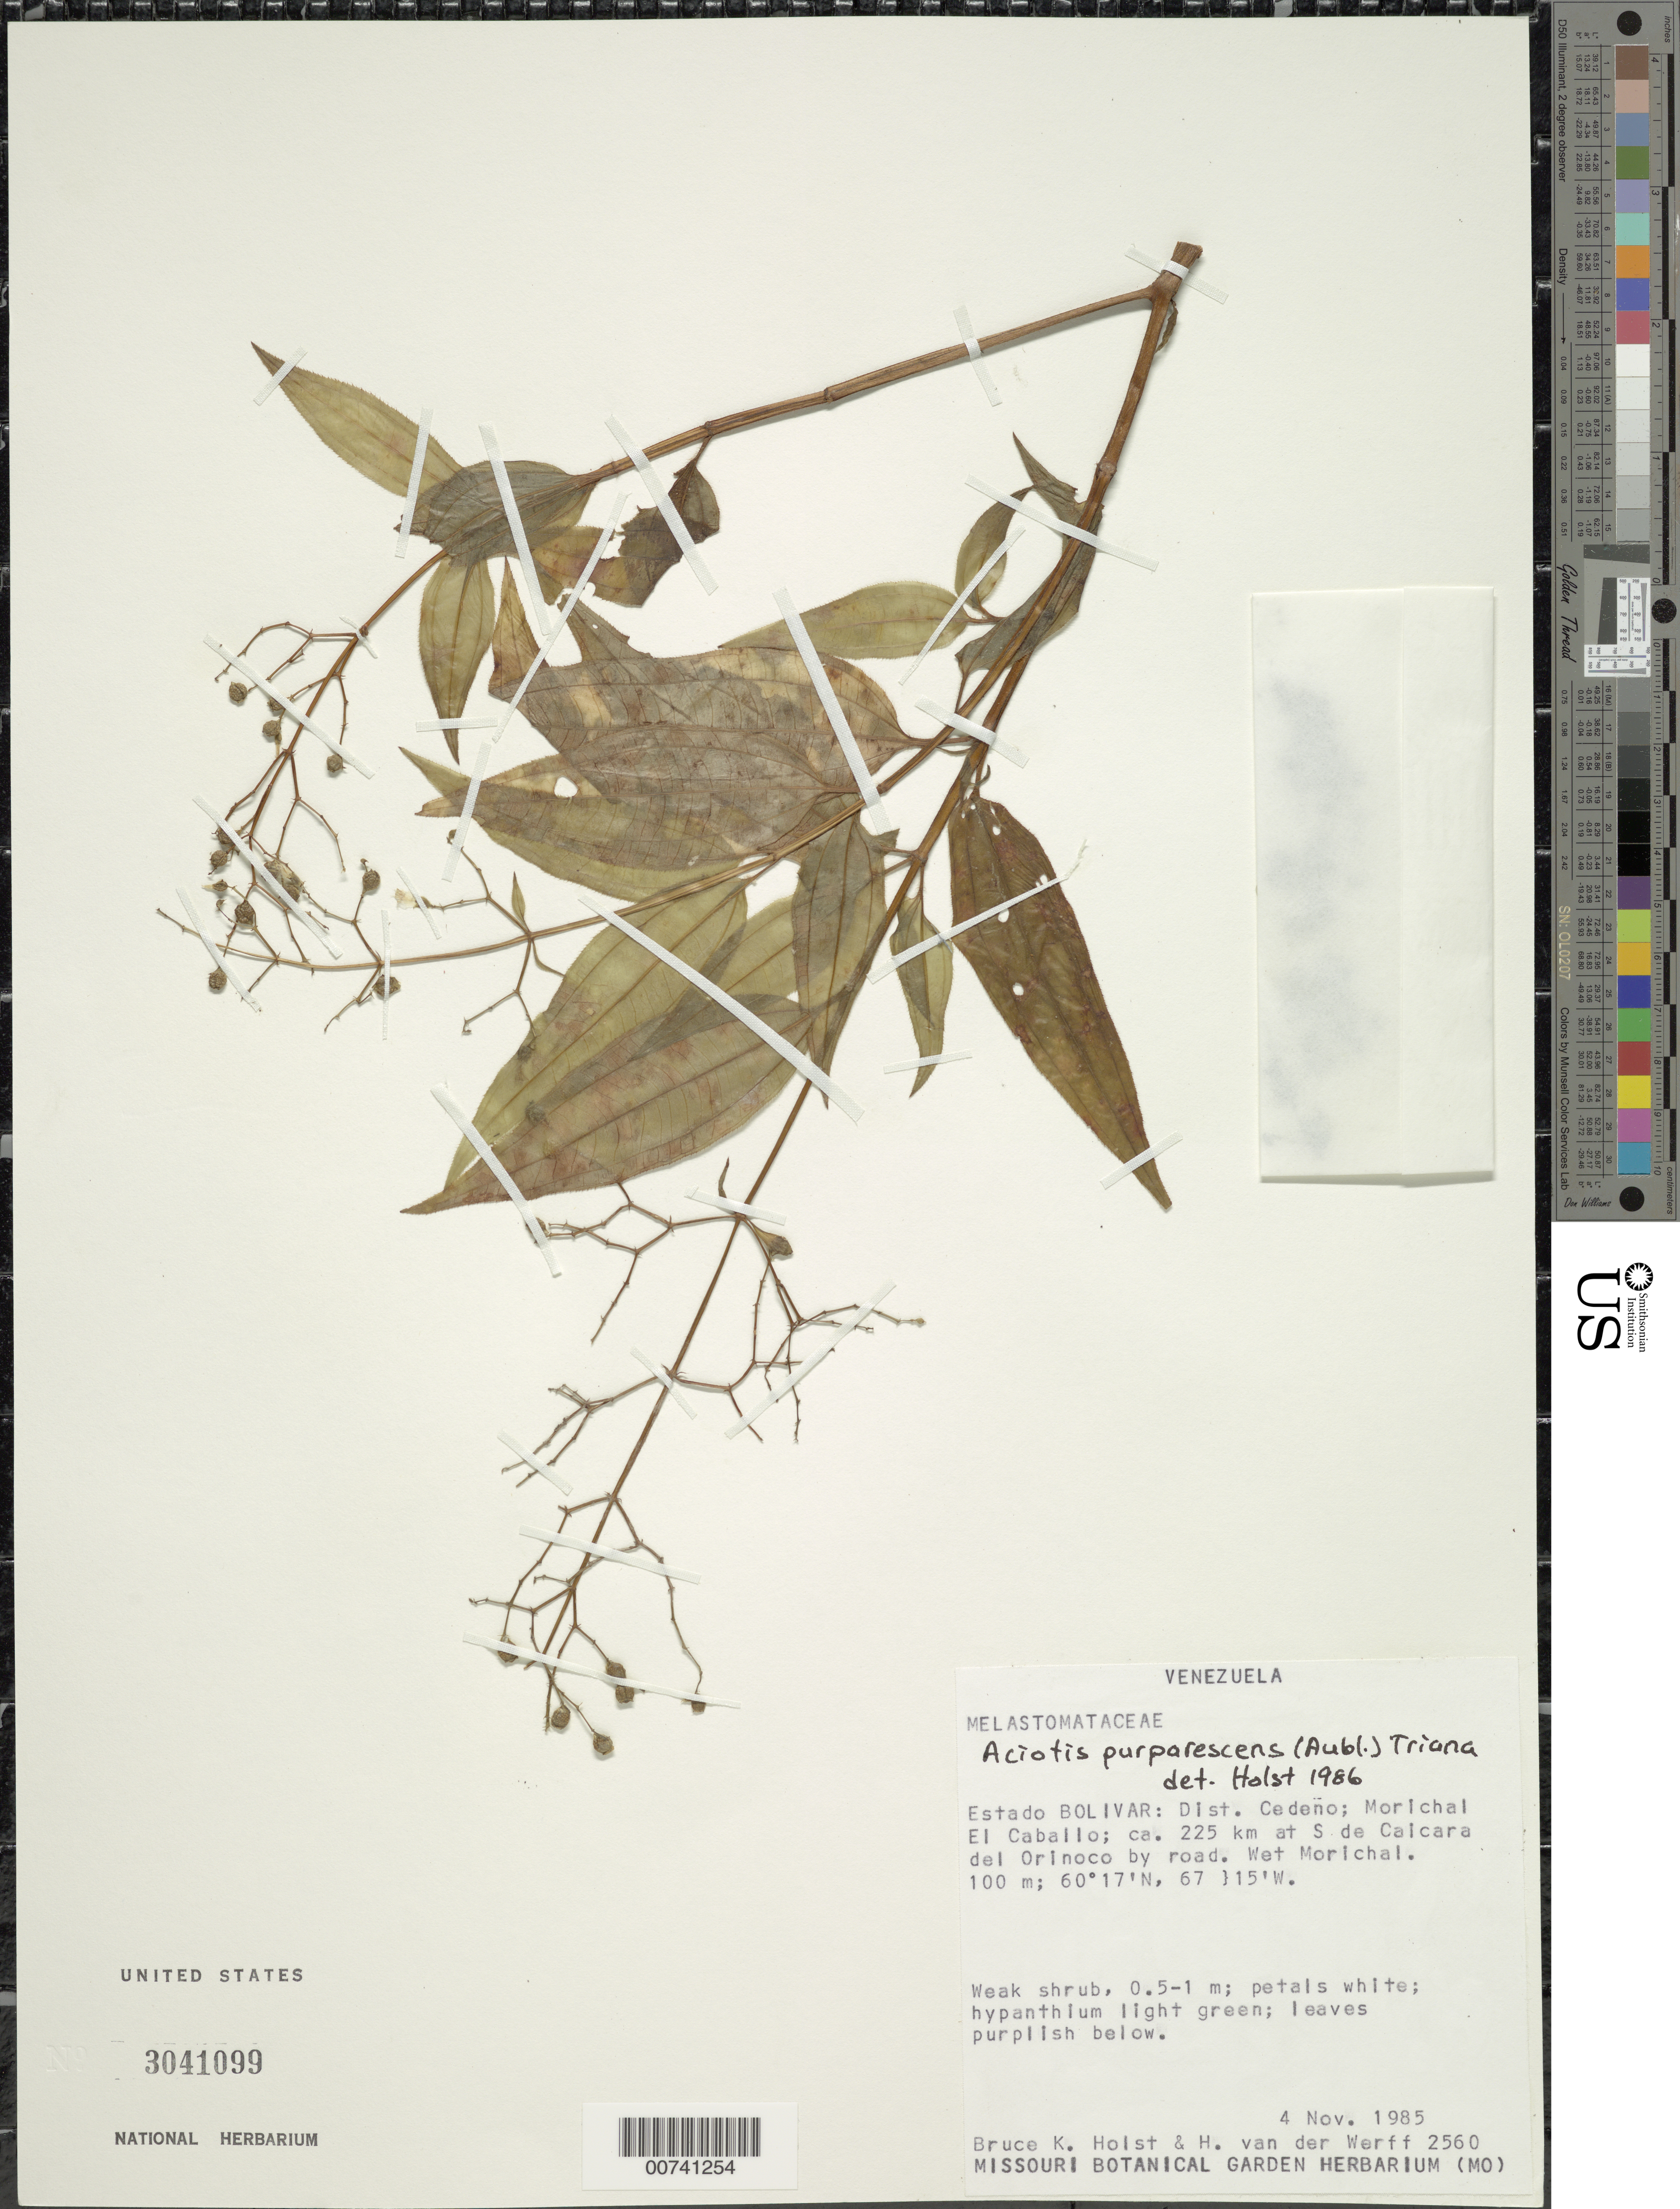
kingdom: Plantae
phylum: Tracheophyta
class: Magnoliopsida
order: Myrtales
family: Melastomataceae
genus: Aciotis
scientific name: Aciotis purpurascens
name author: (Aubl.) Triana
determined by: Holst, Bruce K.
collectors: B. Holst & H. van der Werff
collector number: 2560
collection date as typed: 4-Nov-85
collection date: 1985-11-04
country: Venezuela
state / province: Bolívar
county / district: Cedeño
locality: Morichal el Caballo; ca 225 km at S de Caicara del Orinoco by road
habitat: Wet morichal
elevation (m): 115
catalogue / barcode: US 3041099